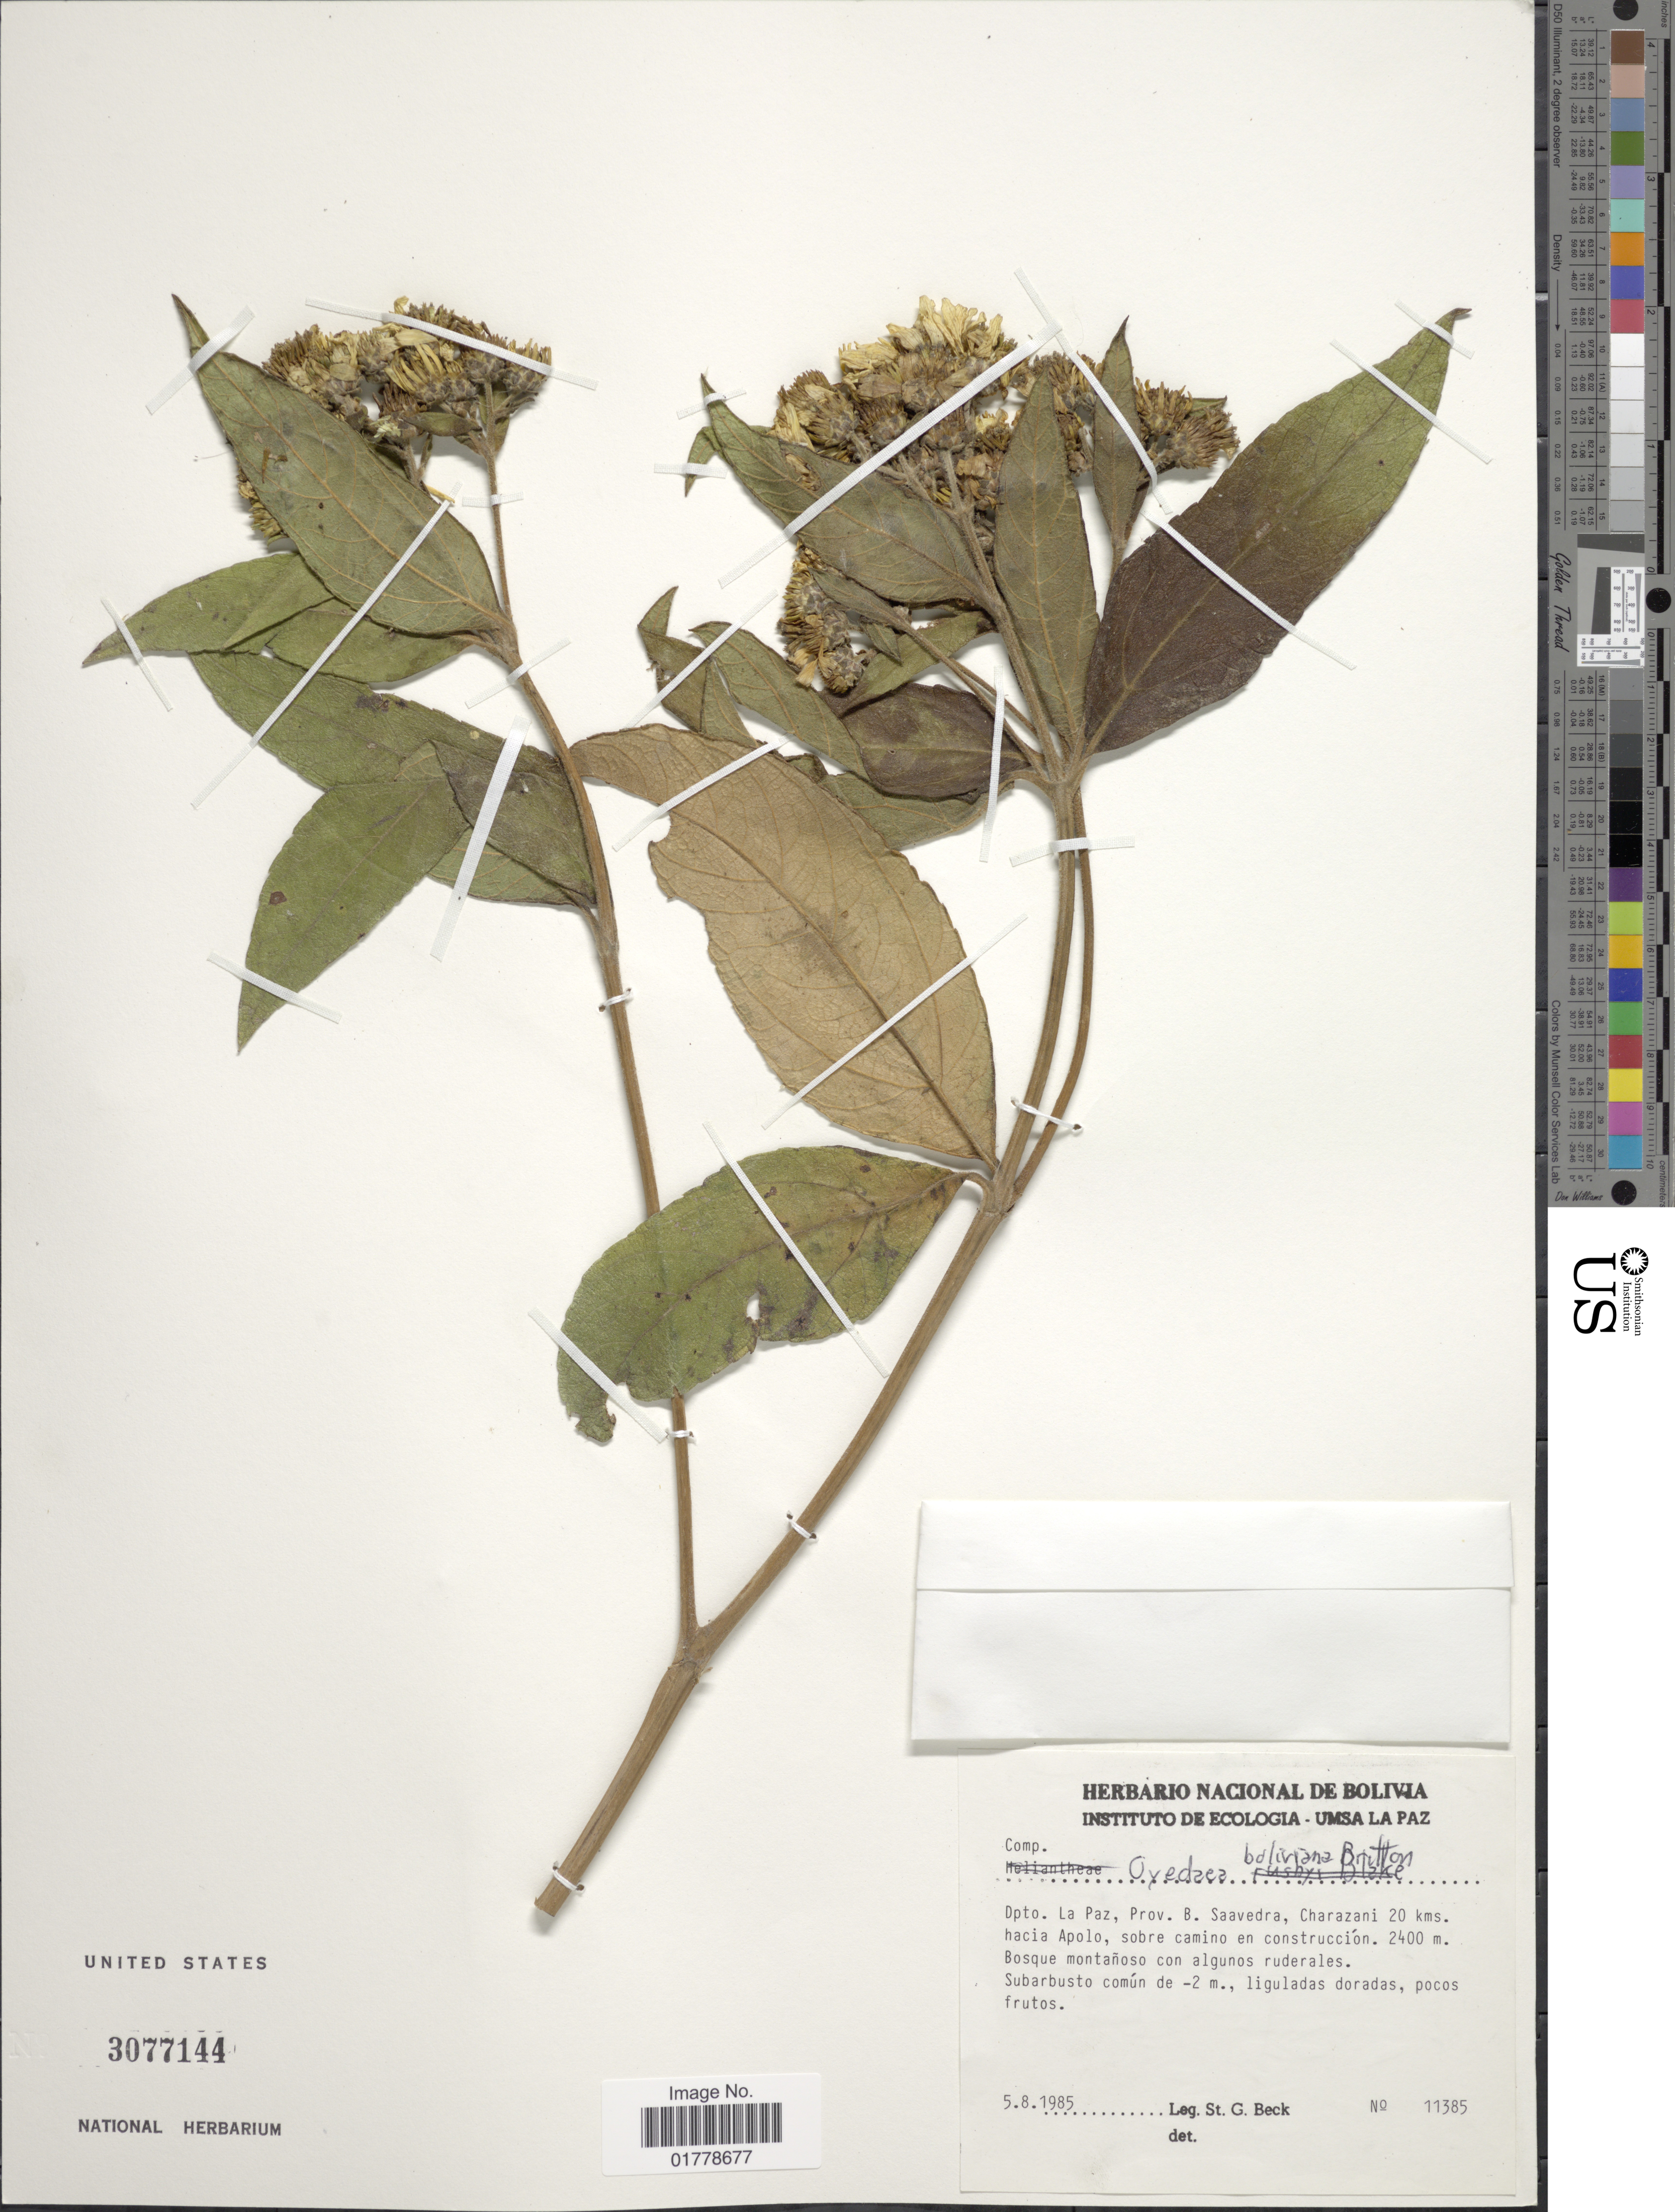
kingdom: Plantae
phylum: Tracheophyta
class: Magnoliopsida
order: Asterales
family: Asteraceae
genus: Oyedaea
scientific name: Oyedaea boliviana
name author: Britton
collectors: S. G. Beck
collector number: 11385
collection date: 1985-08-05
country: Bolivia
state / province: La Paz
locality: Dpto. La Paz, Prov. B. Saavedra, Charazani 20 kms. hacia Apolo, sobre camino en construcción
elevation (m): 2400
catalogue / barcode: US 3077144